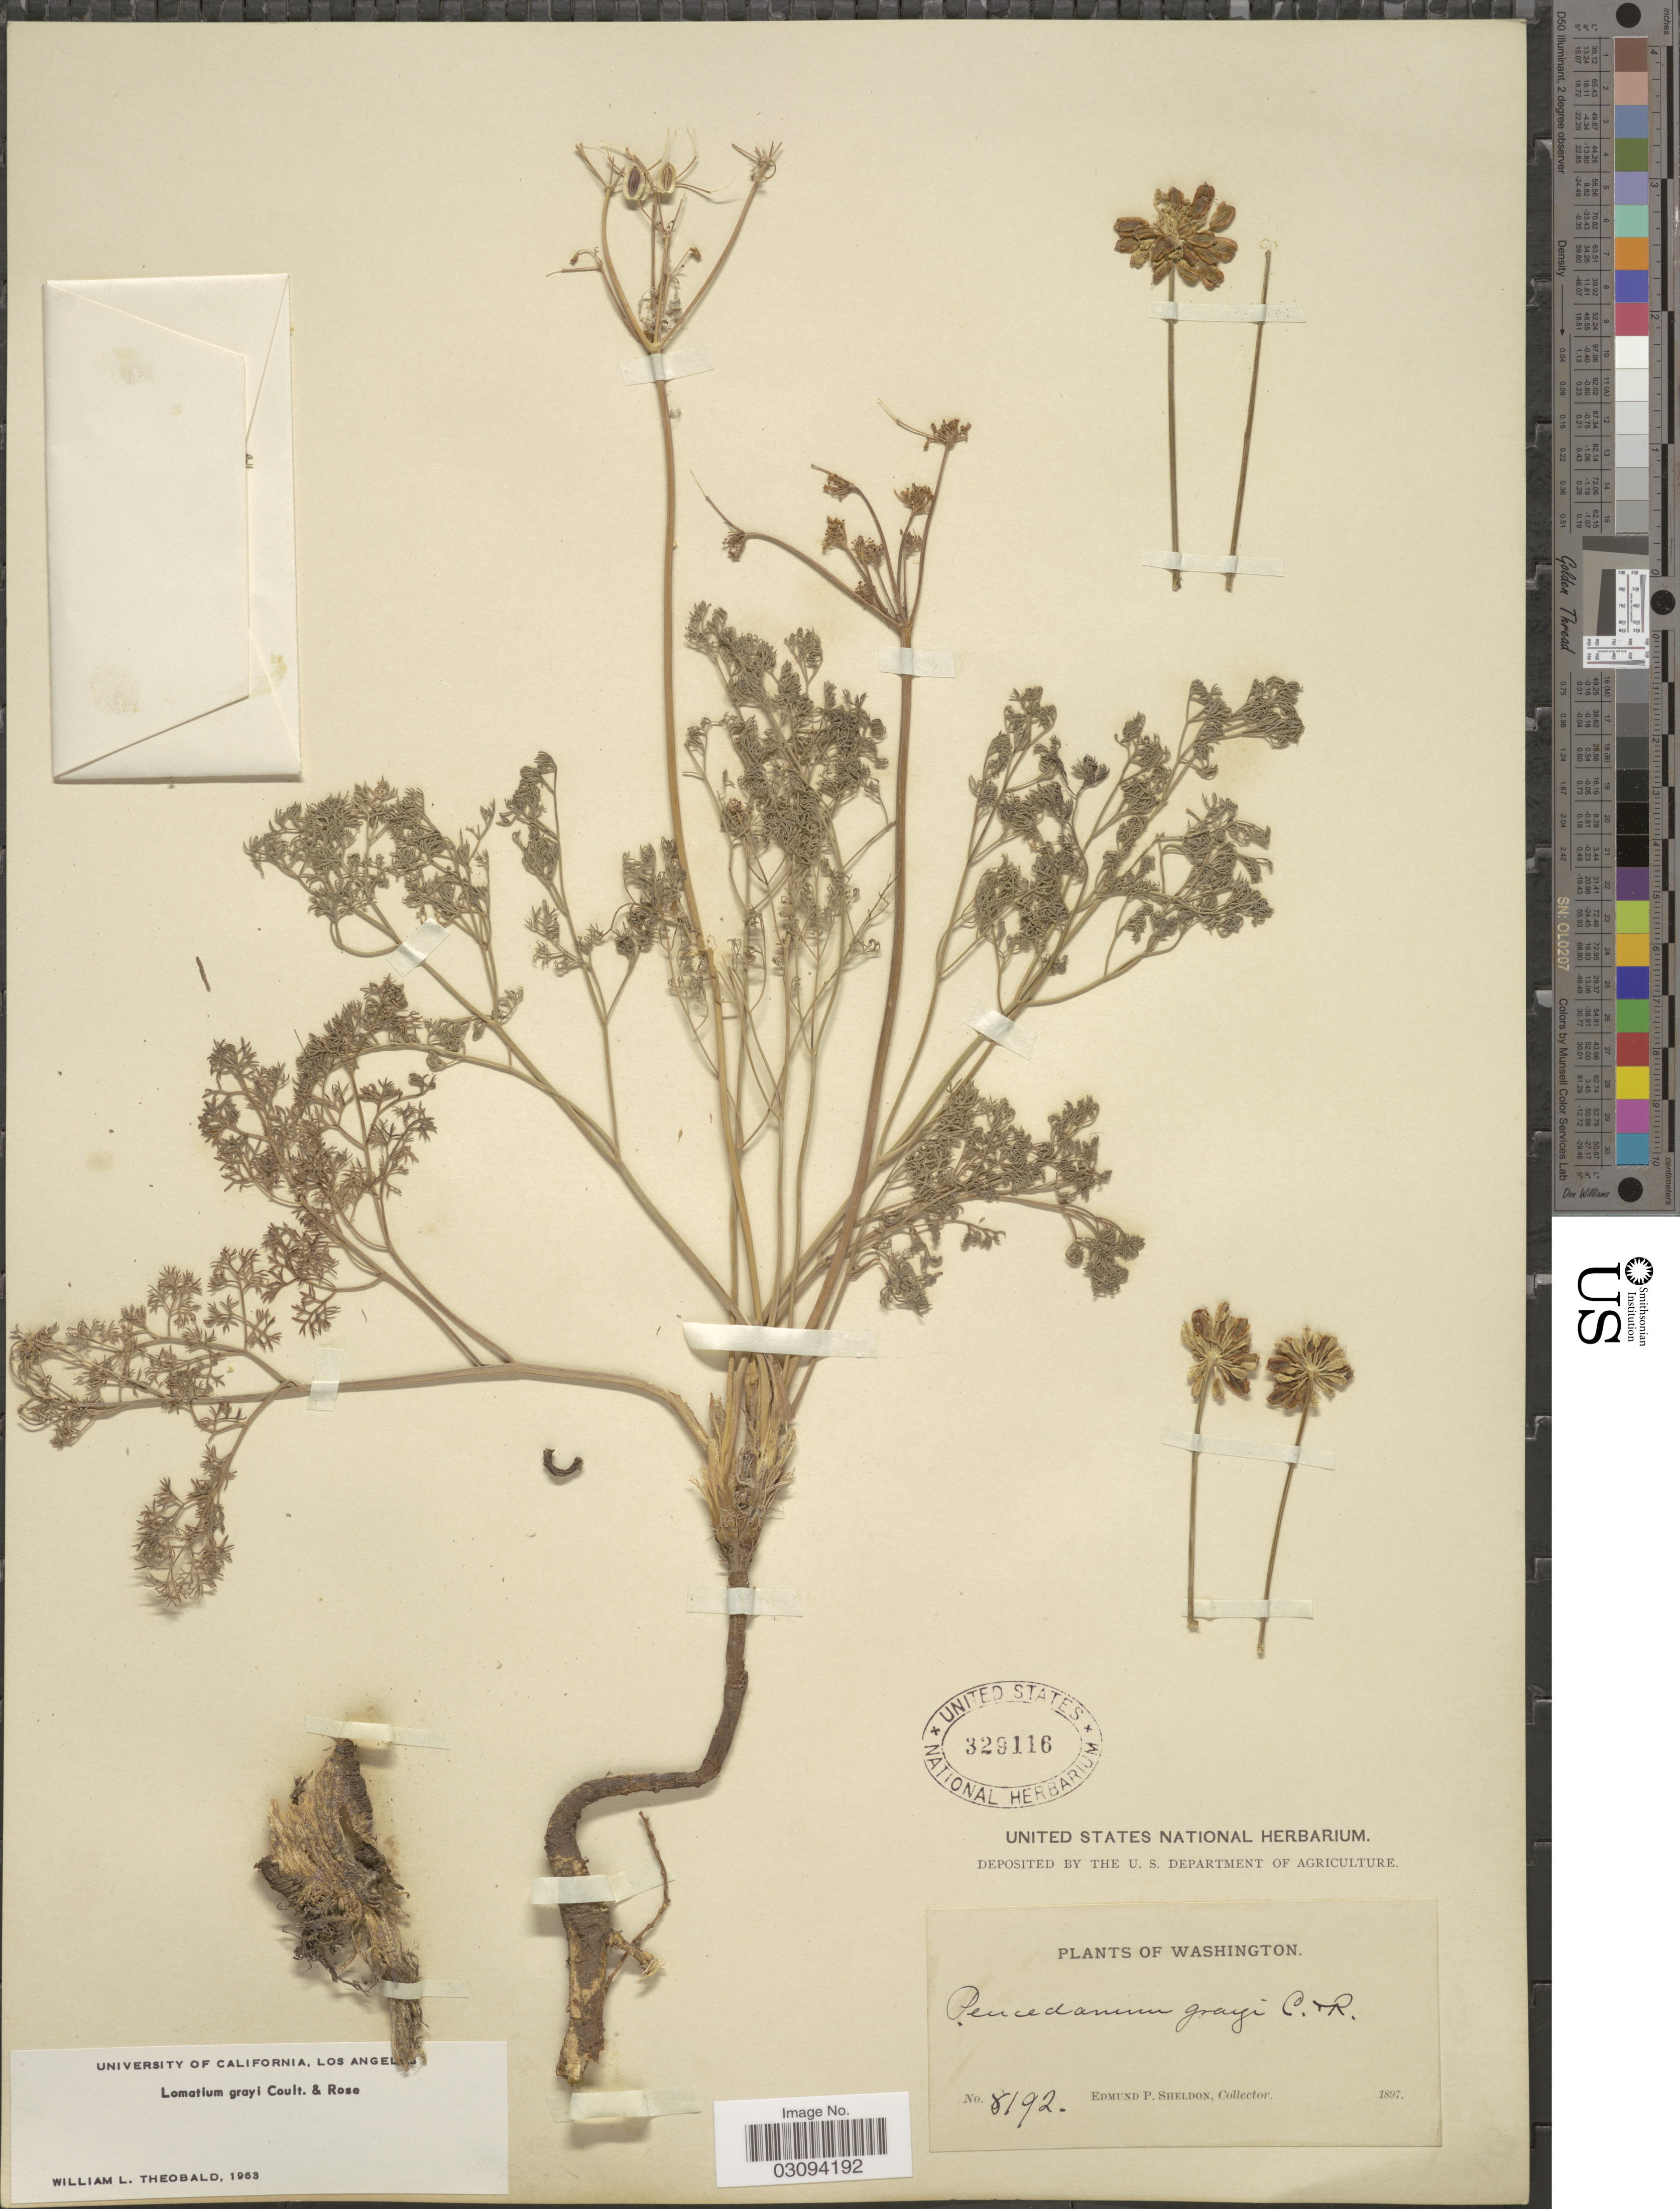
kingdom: Plantae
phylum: Tracheophyta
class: Magnoliopsida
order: Apiales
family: Apiaceae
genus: Lomatium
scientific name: Lomatium grayi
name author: (J.M. Coult. & Rose) J.M. Coult. & Rose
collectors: E. P. Sheldon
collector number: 8192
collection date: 1897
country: United States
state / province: Washington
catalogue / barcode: US 329116